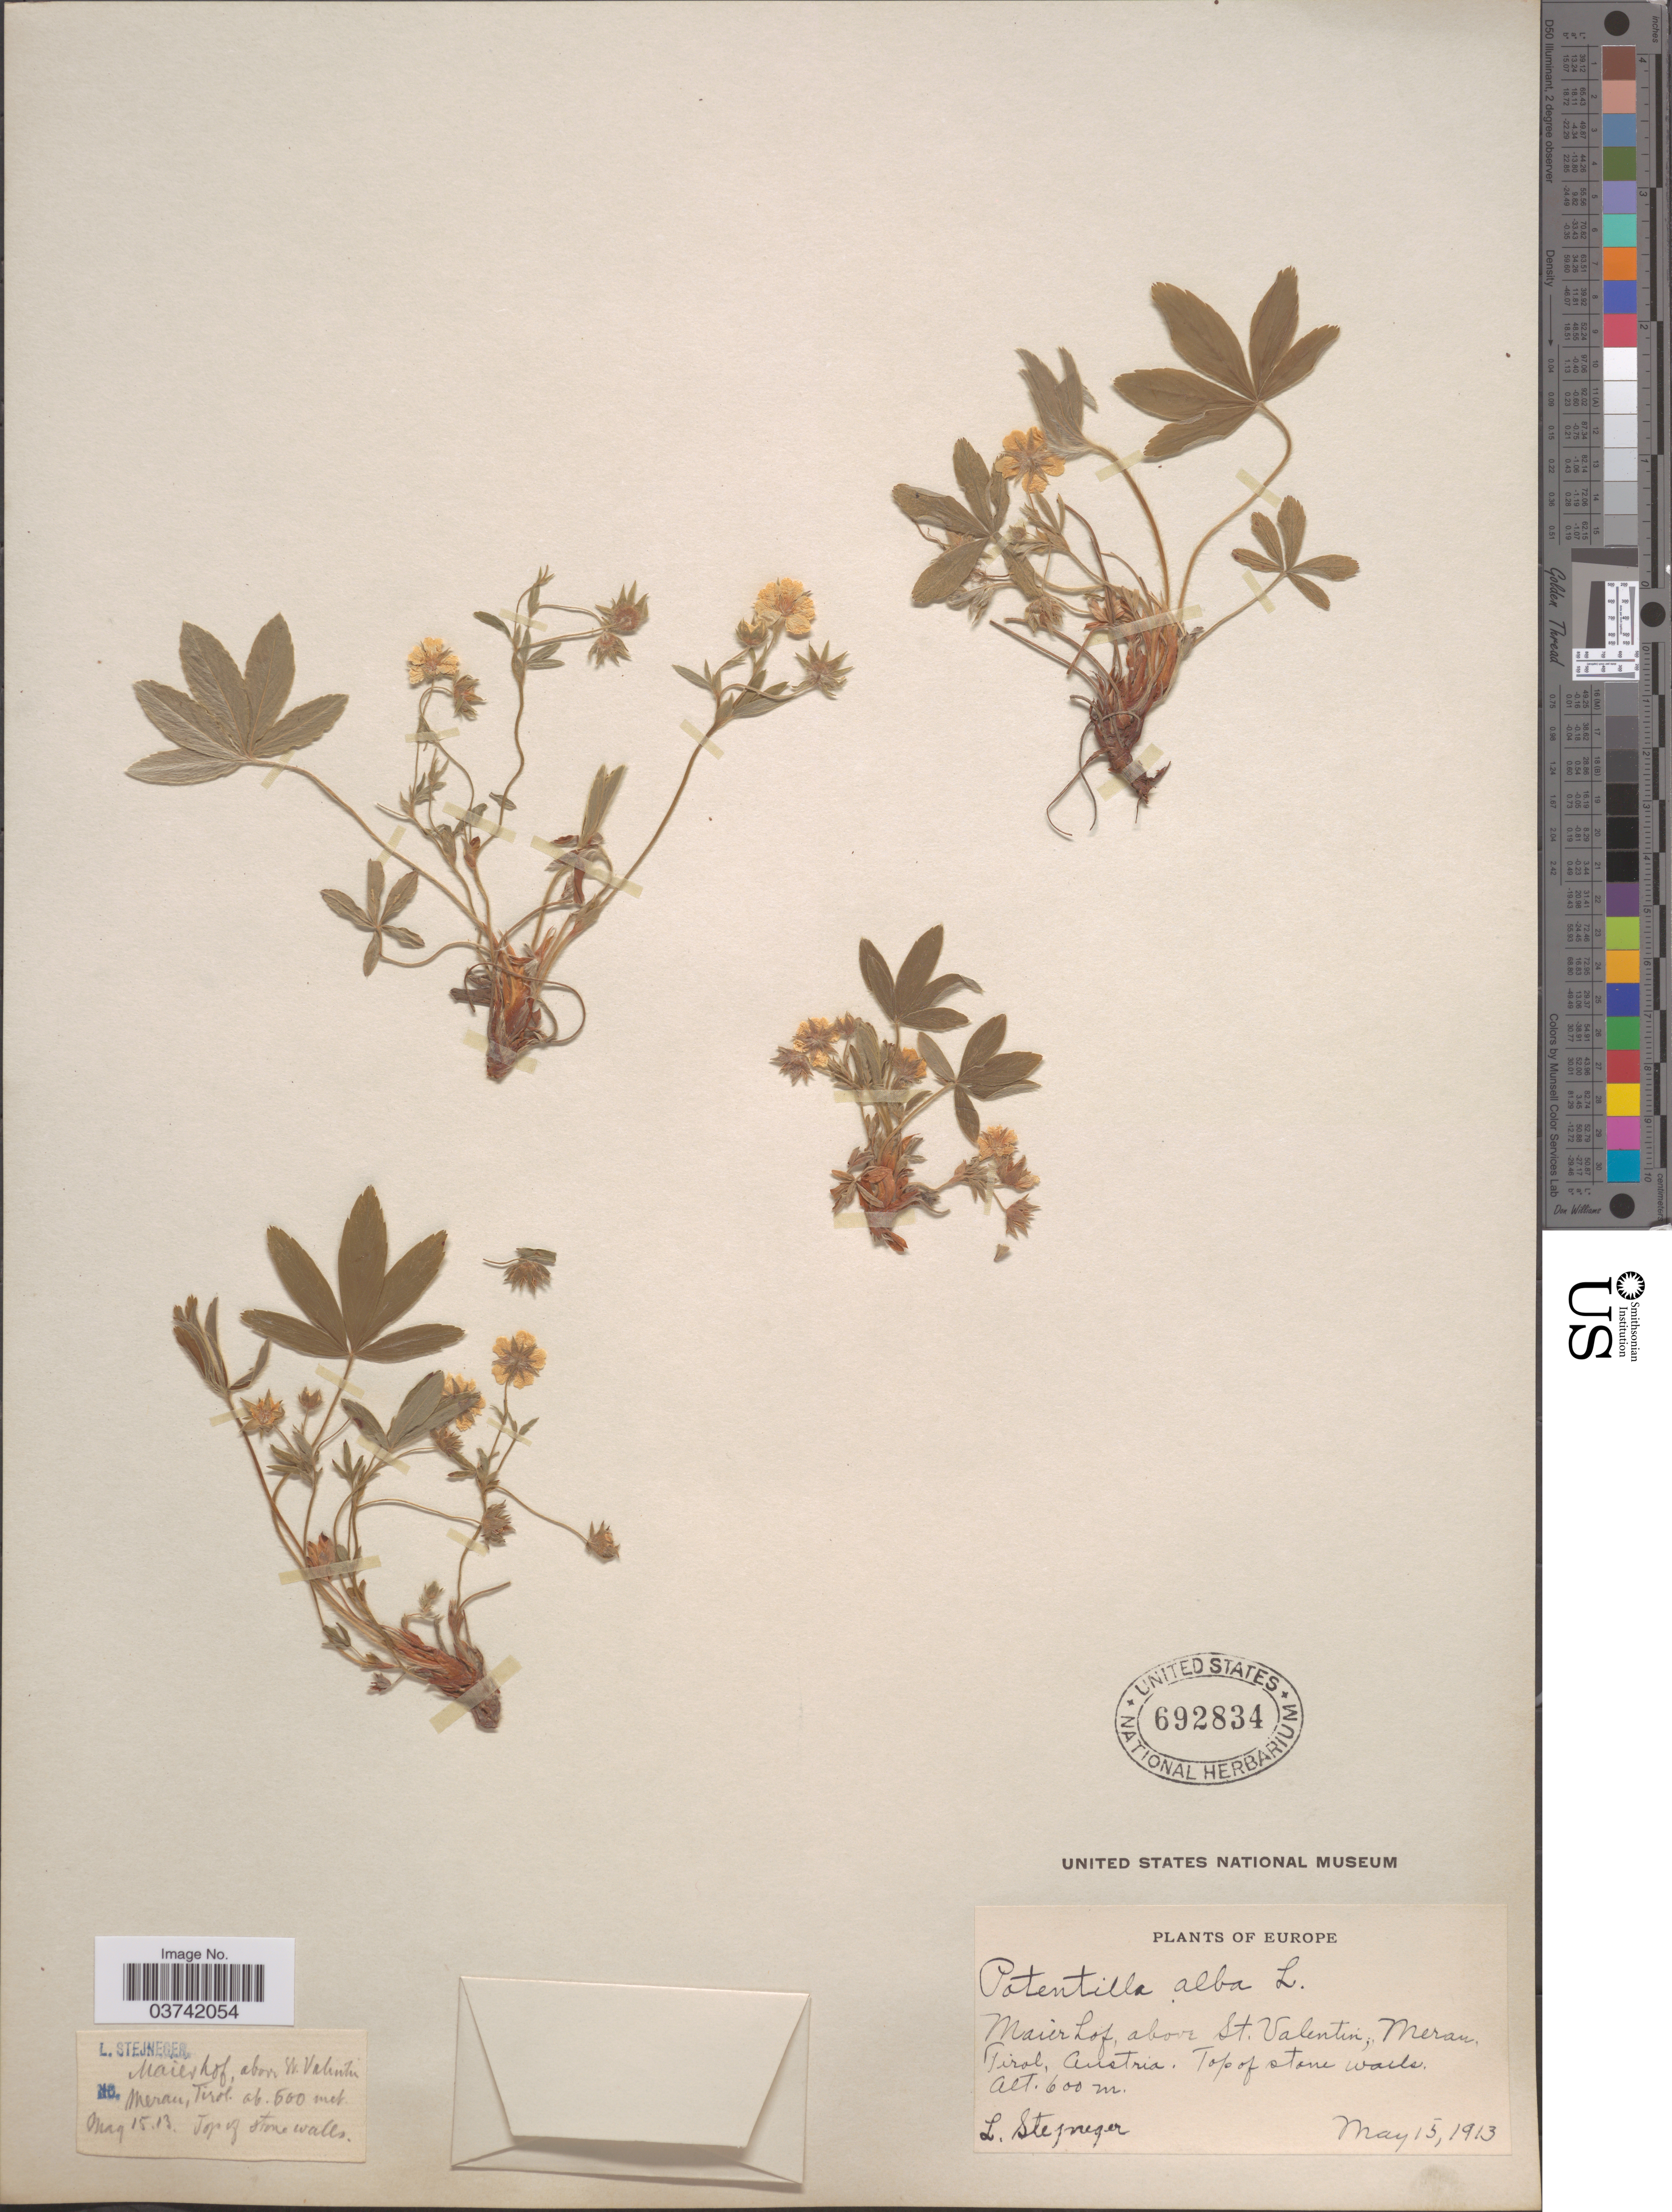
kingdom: Plantae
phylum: Tracheophyta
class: Magnoliopsida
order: Rosales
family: Rosaceae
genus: Potentilla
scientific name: Potentilla alba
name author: L.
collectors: L. Steijneger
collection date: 1913-05-15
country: Austria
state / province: Tirol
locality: Maierhof, above St. Valentin, Meran.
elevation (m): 600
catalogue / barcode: US 692834